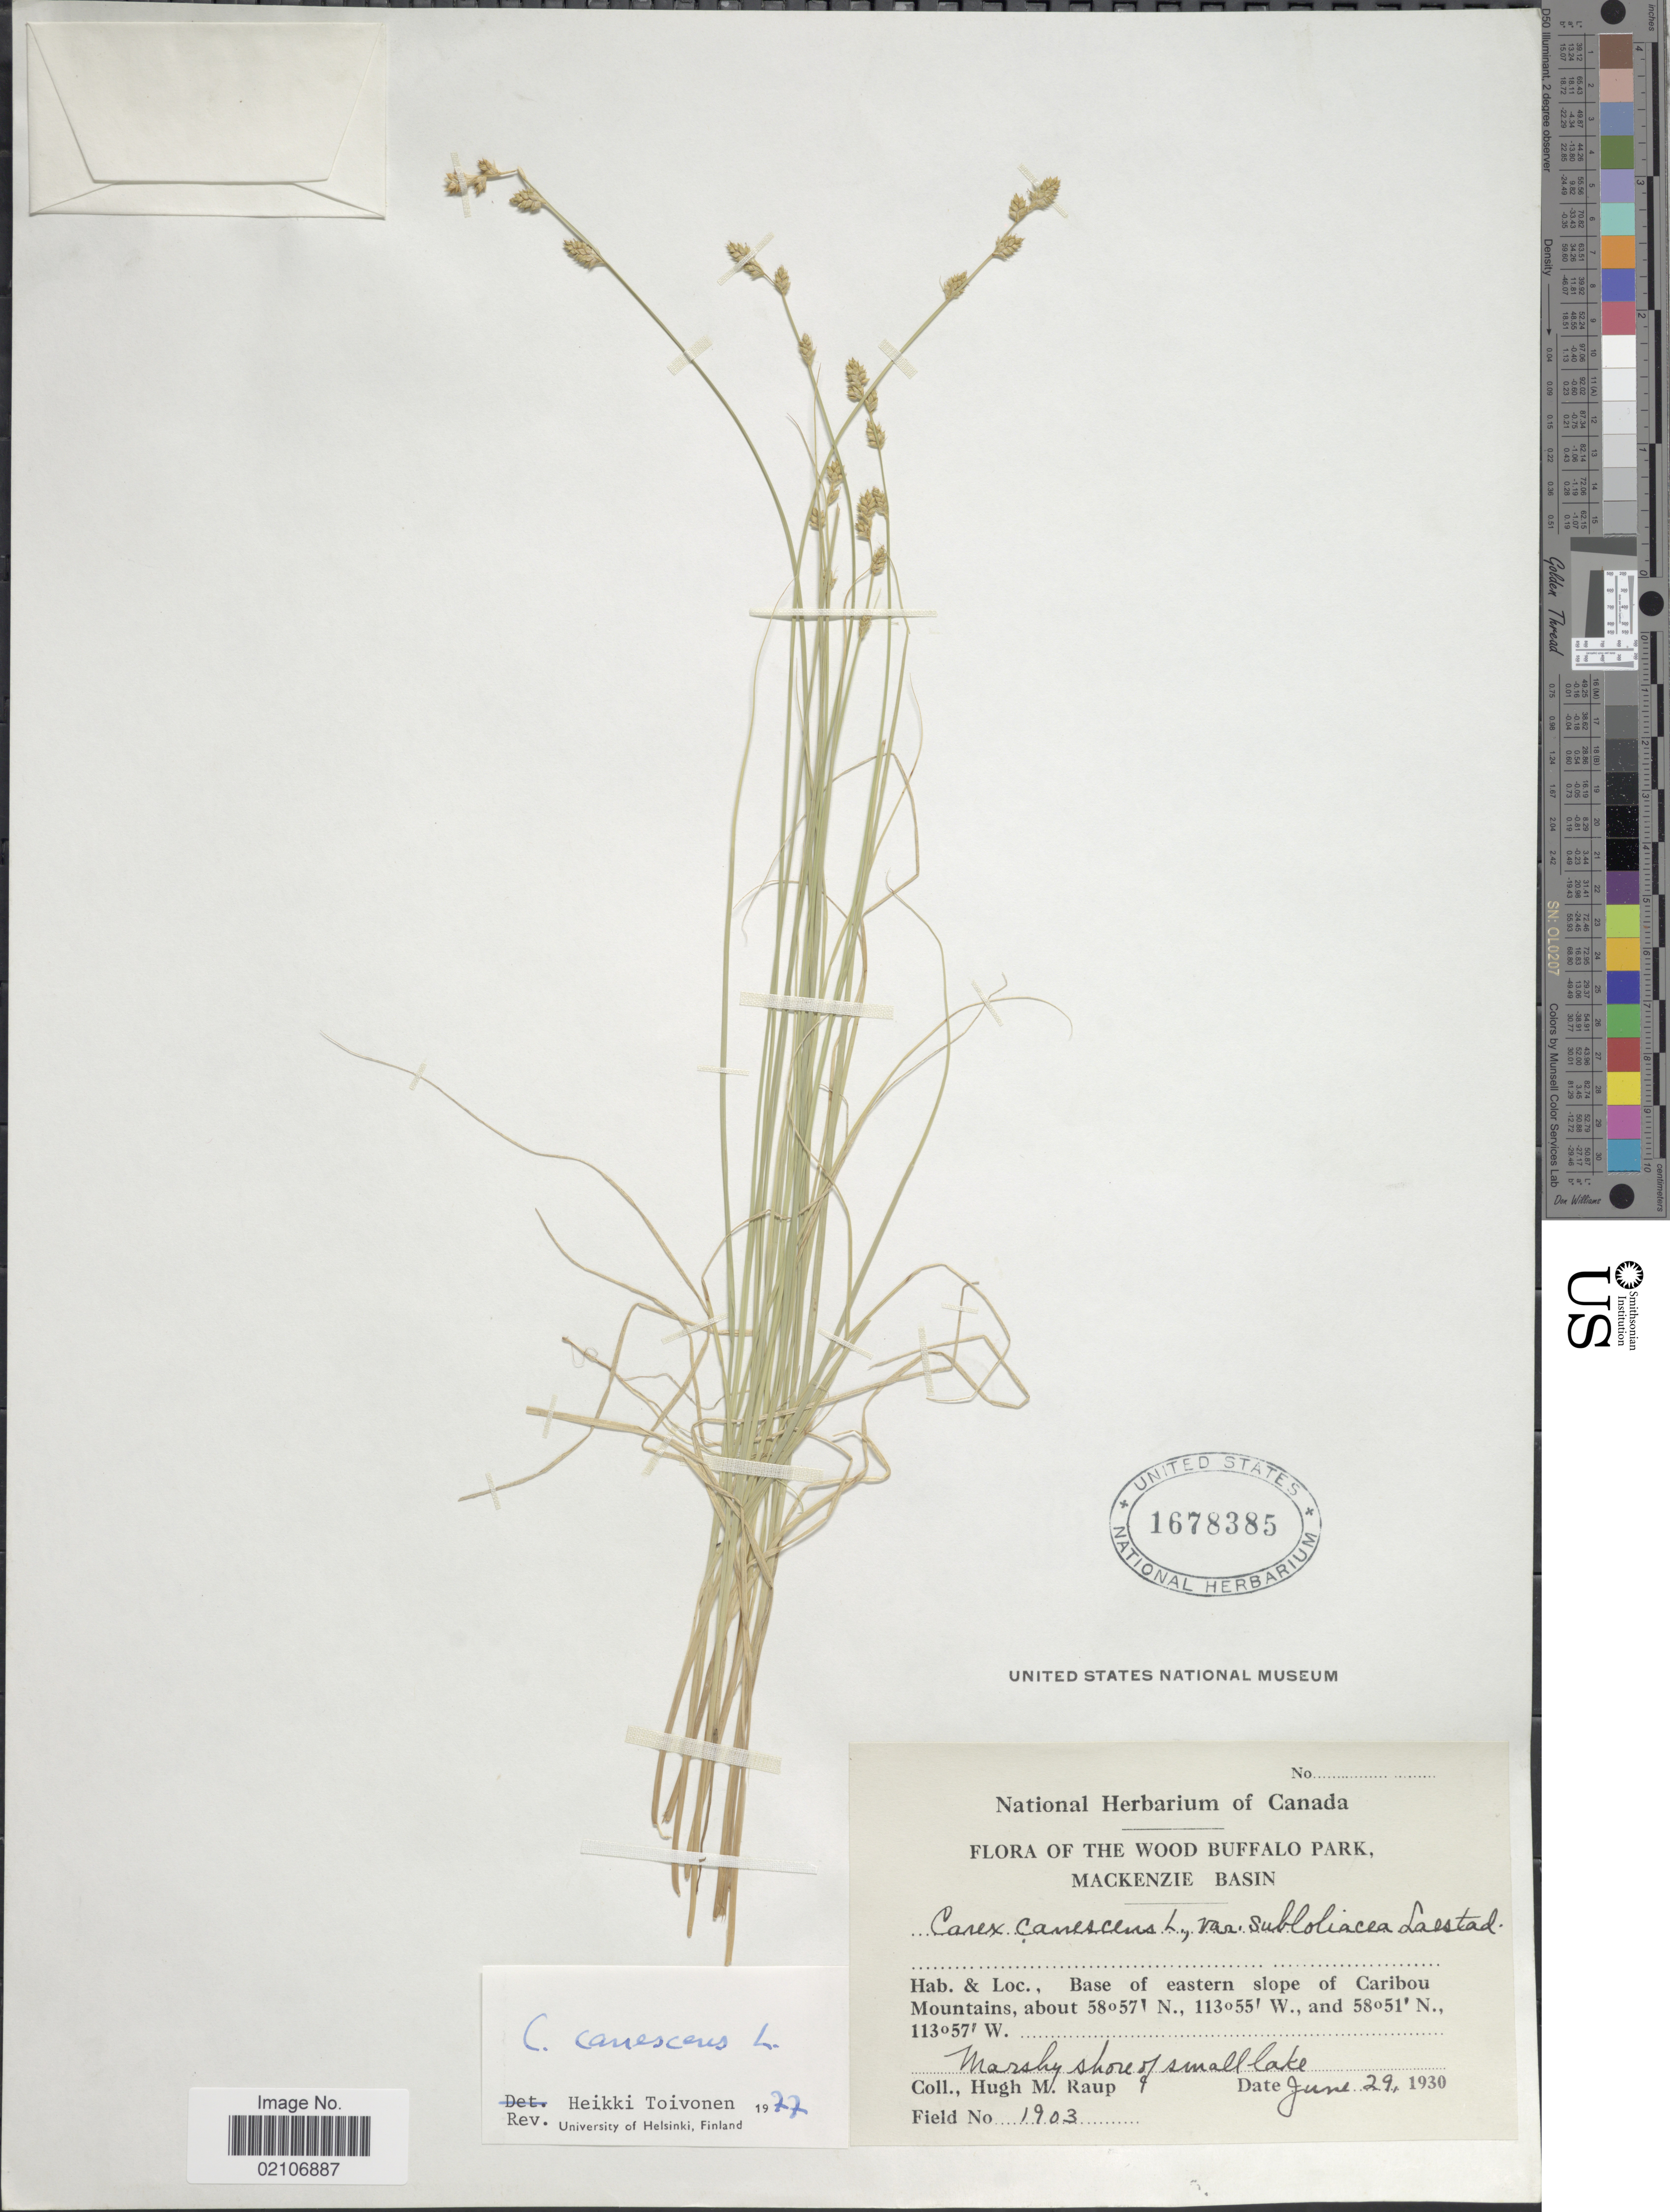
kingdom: Plantae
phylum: Tracheophyta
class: Liliopsida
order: Poales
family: Cyperaceae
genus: Carex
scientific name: Carex canescens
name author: L.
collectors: H. Raup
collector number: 1903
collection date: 1930-06-29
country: Canada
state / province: Alberta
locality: The wood Buffalo Park,Mackenzie Basin. Base of eastern slope of Caribou Mountains. Marshy shore of small lake.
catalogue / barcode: US 1678385